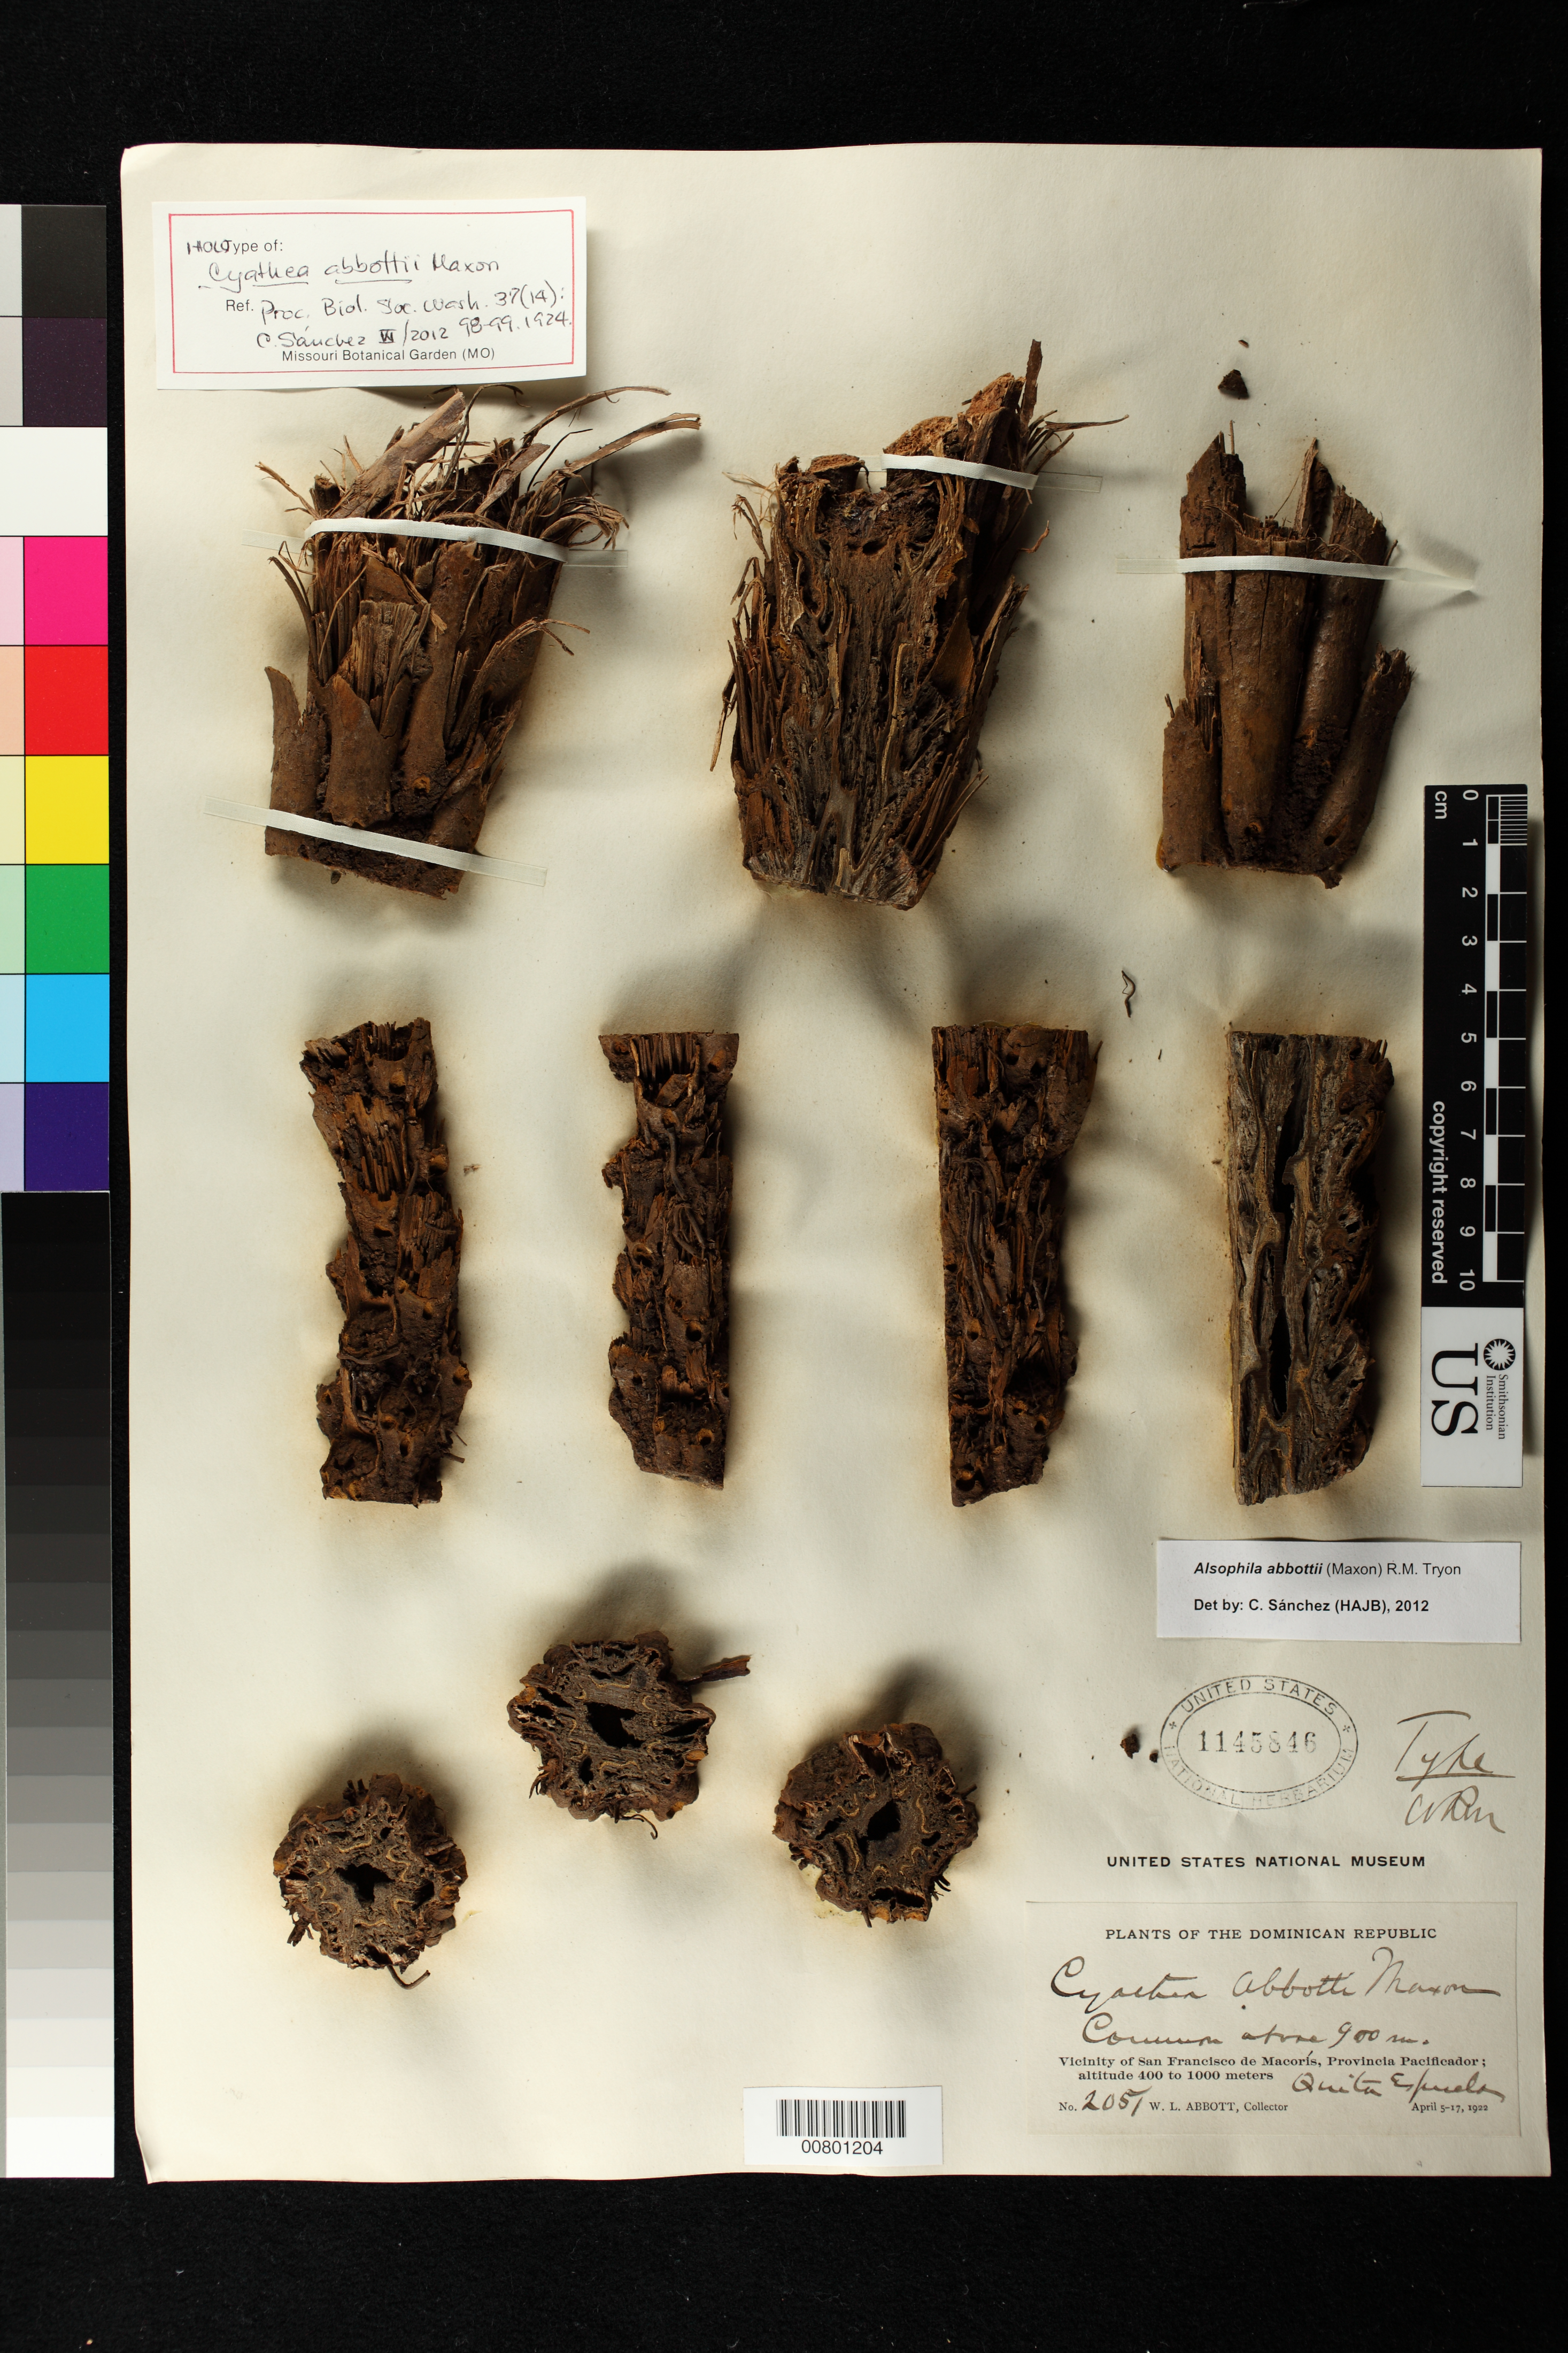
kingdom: Plantae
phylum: Tracheophyta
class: Polypodiopsida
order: Cyatheales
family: Cyatheaceae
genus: Cyathea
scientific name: Cyathea abbottii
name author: Maxon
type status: Holotype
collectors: W. L. Abbott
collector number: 2051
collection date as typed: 05 Apr 1922 to 17 Apr 1922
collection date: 1922-04-05/1922-04-17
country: Dominican Republic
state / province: Duarte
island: Hispaniola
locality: San Francisco de macorís, quita Espuela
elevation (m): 900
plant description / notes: Holotype mounted on 3 sheets, as cited (by USNH sheet numbers) in protologue.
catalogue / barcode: US 1145846